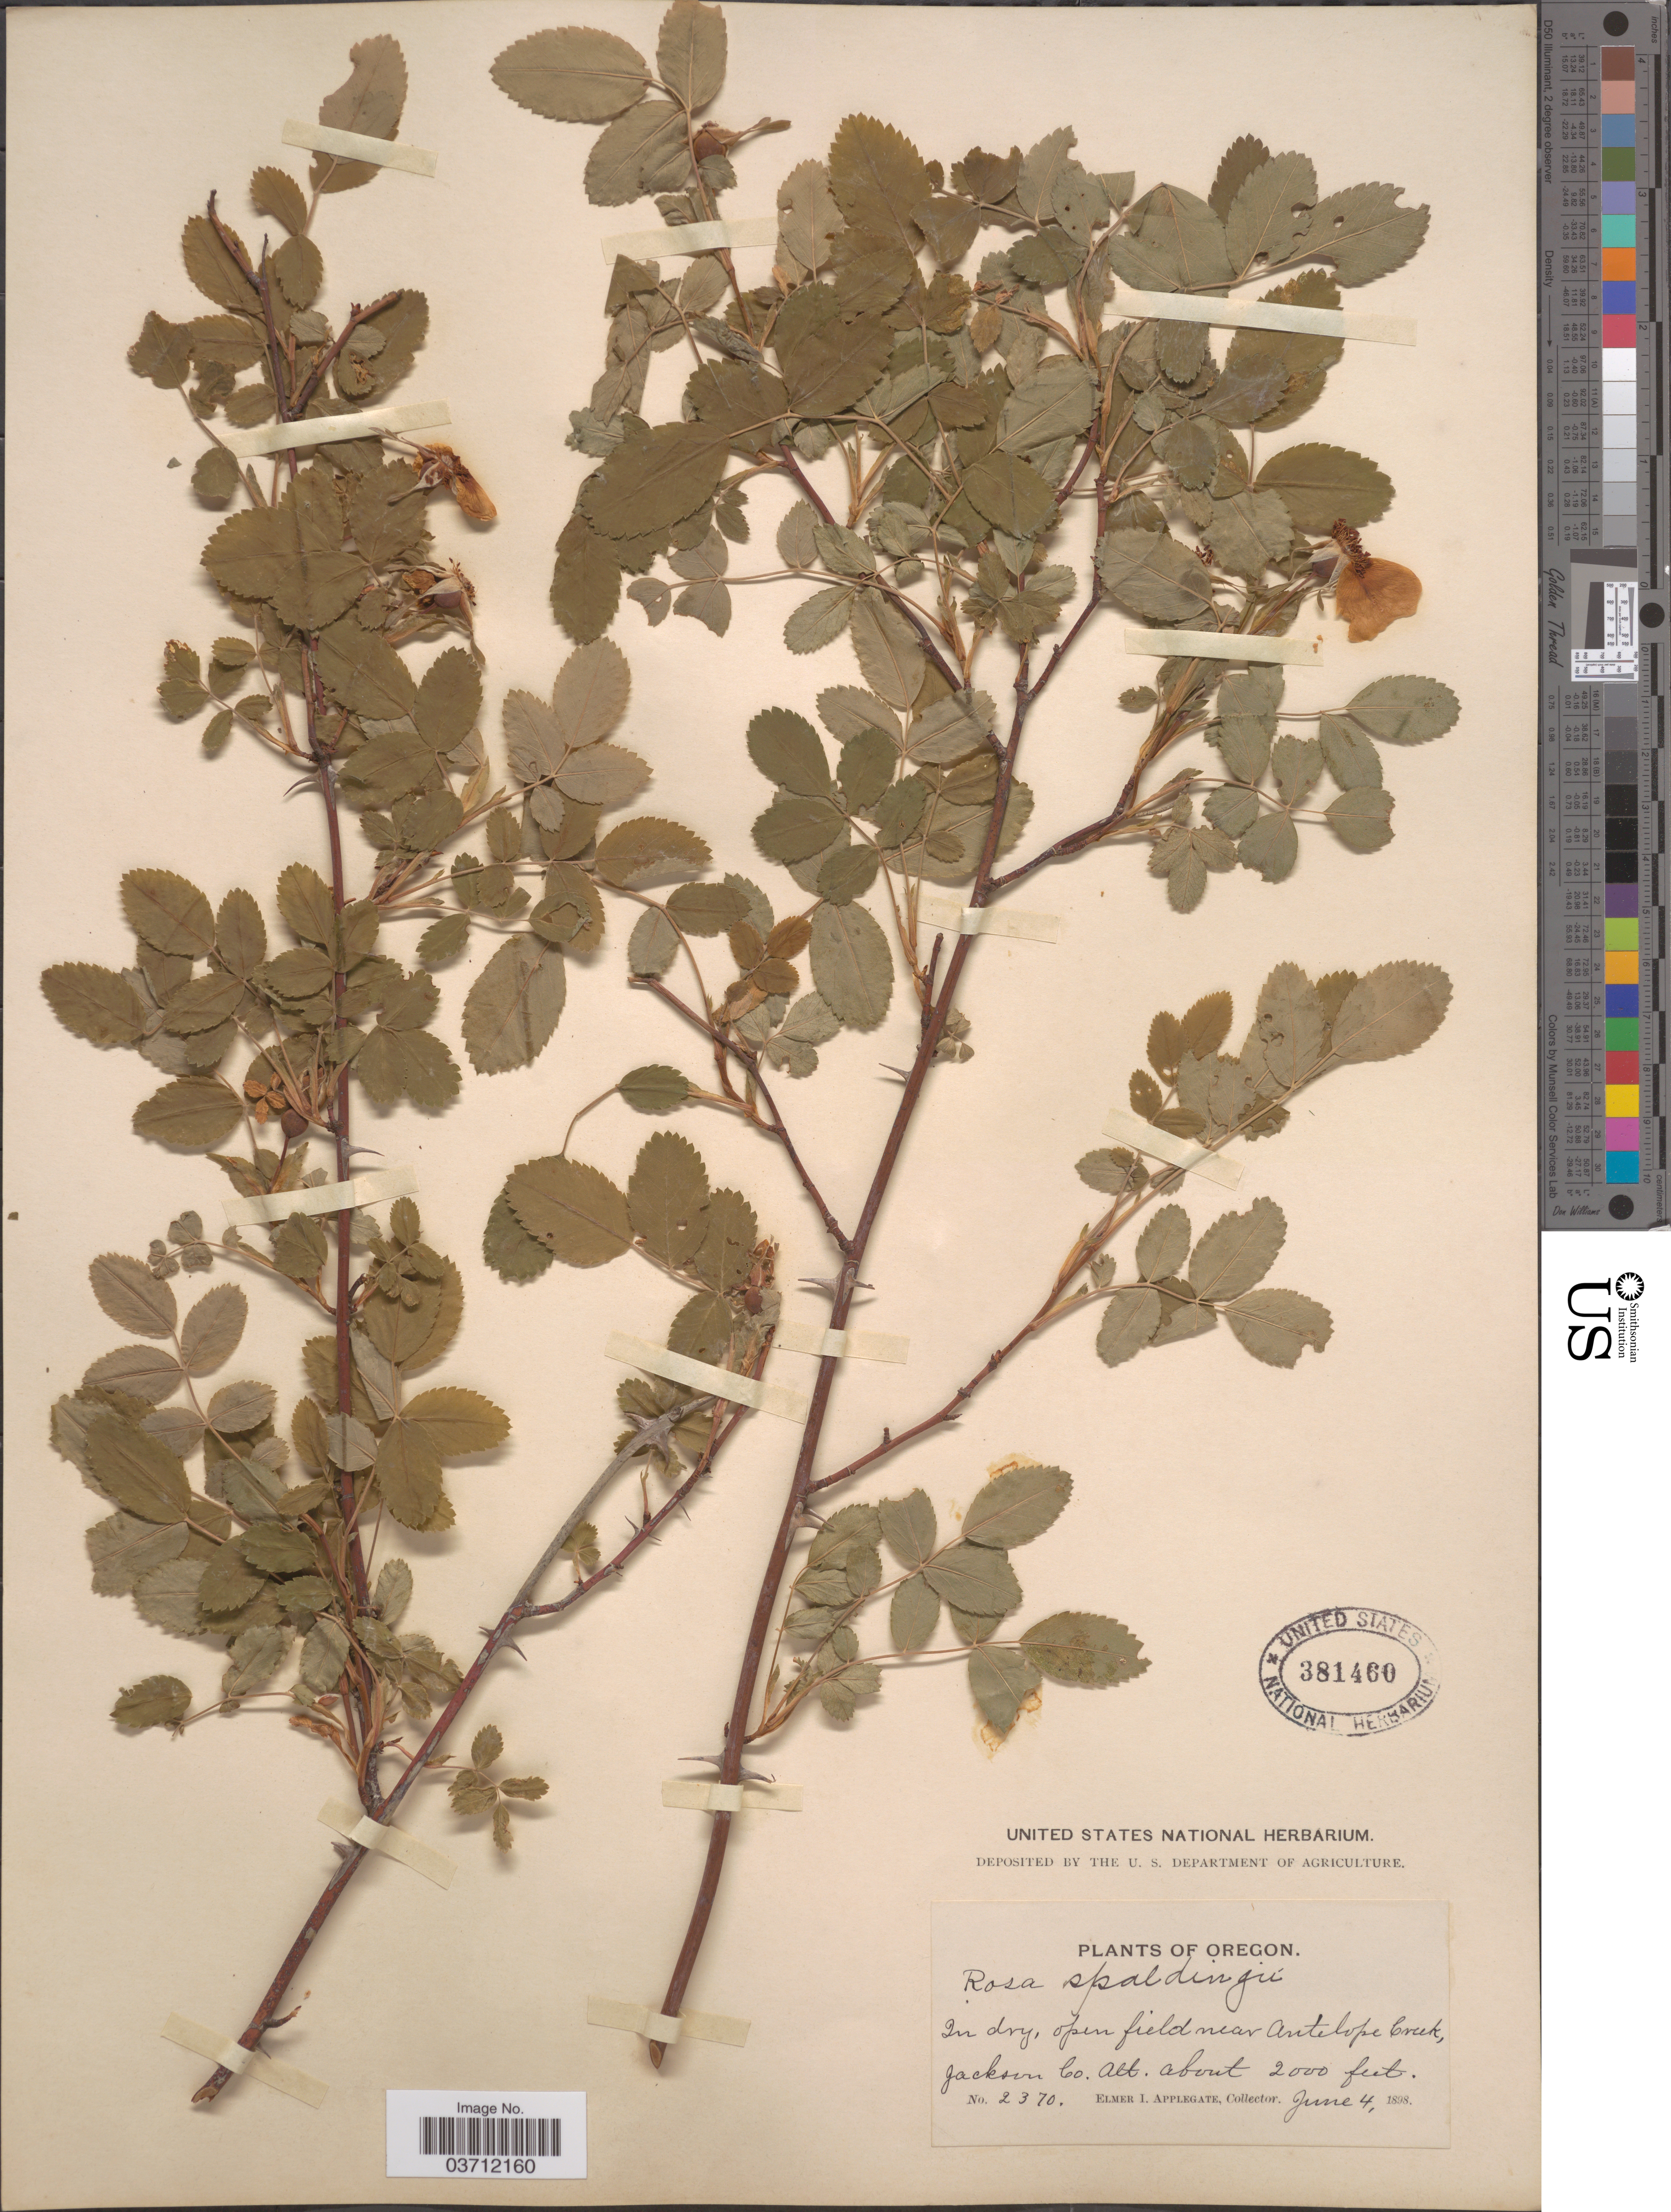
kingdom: Plantae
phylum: Tracheophyta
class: Magnoliopsida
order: Rosales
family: Rosaceae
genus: Rosa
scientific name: Rosa spaldingii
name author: Crép. ex Rydb.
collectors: E. I. Applegate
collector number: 2370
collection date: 1898-06-04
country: United States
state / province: Oregon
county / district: Jackson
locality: Open field near Antelope Creek, Jackson Co.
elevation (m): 610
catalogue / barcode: US 381460